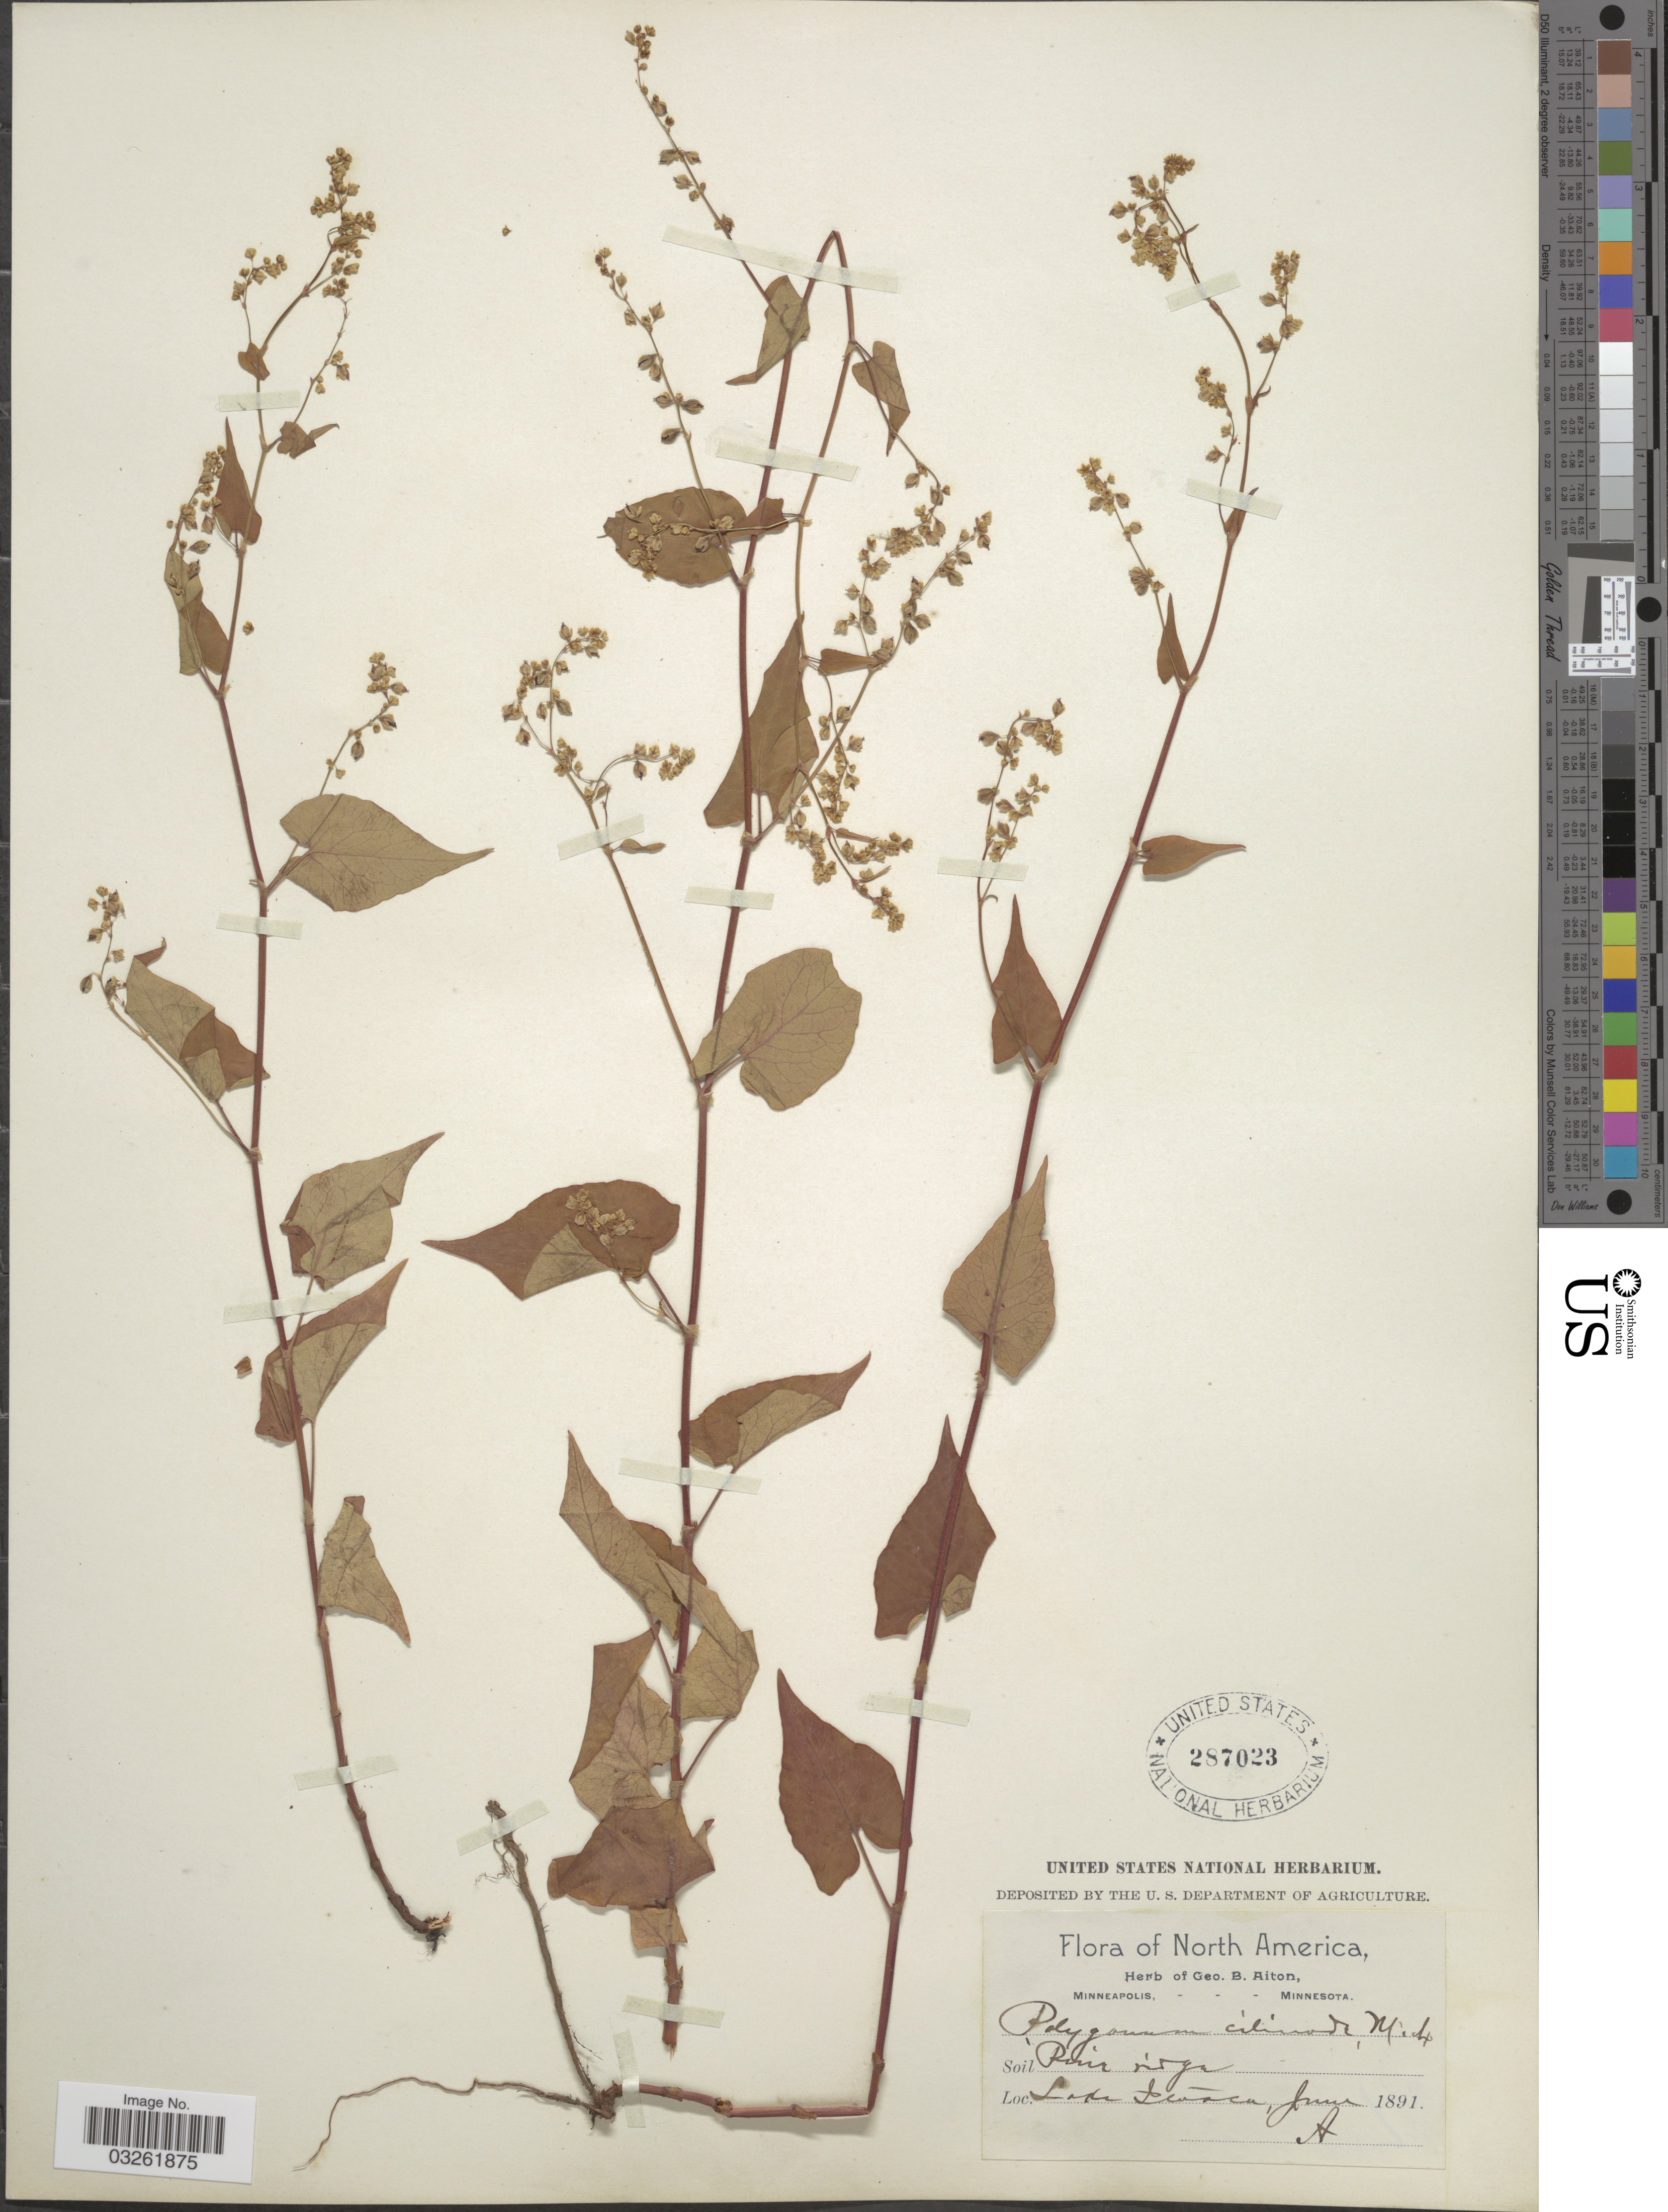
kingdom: Plantae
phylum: Tracheophyta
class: Magnoliopsida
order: Caryophyllales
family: Polygonaceae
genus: Fallopia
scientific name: Fallopia cilinodis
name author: (Michx.) Holub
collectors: ex herb. Geo. B. Aiton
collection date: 1891-06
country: United States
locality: Lake Lincoln.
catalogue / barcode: US 287023